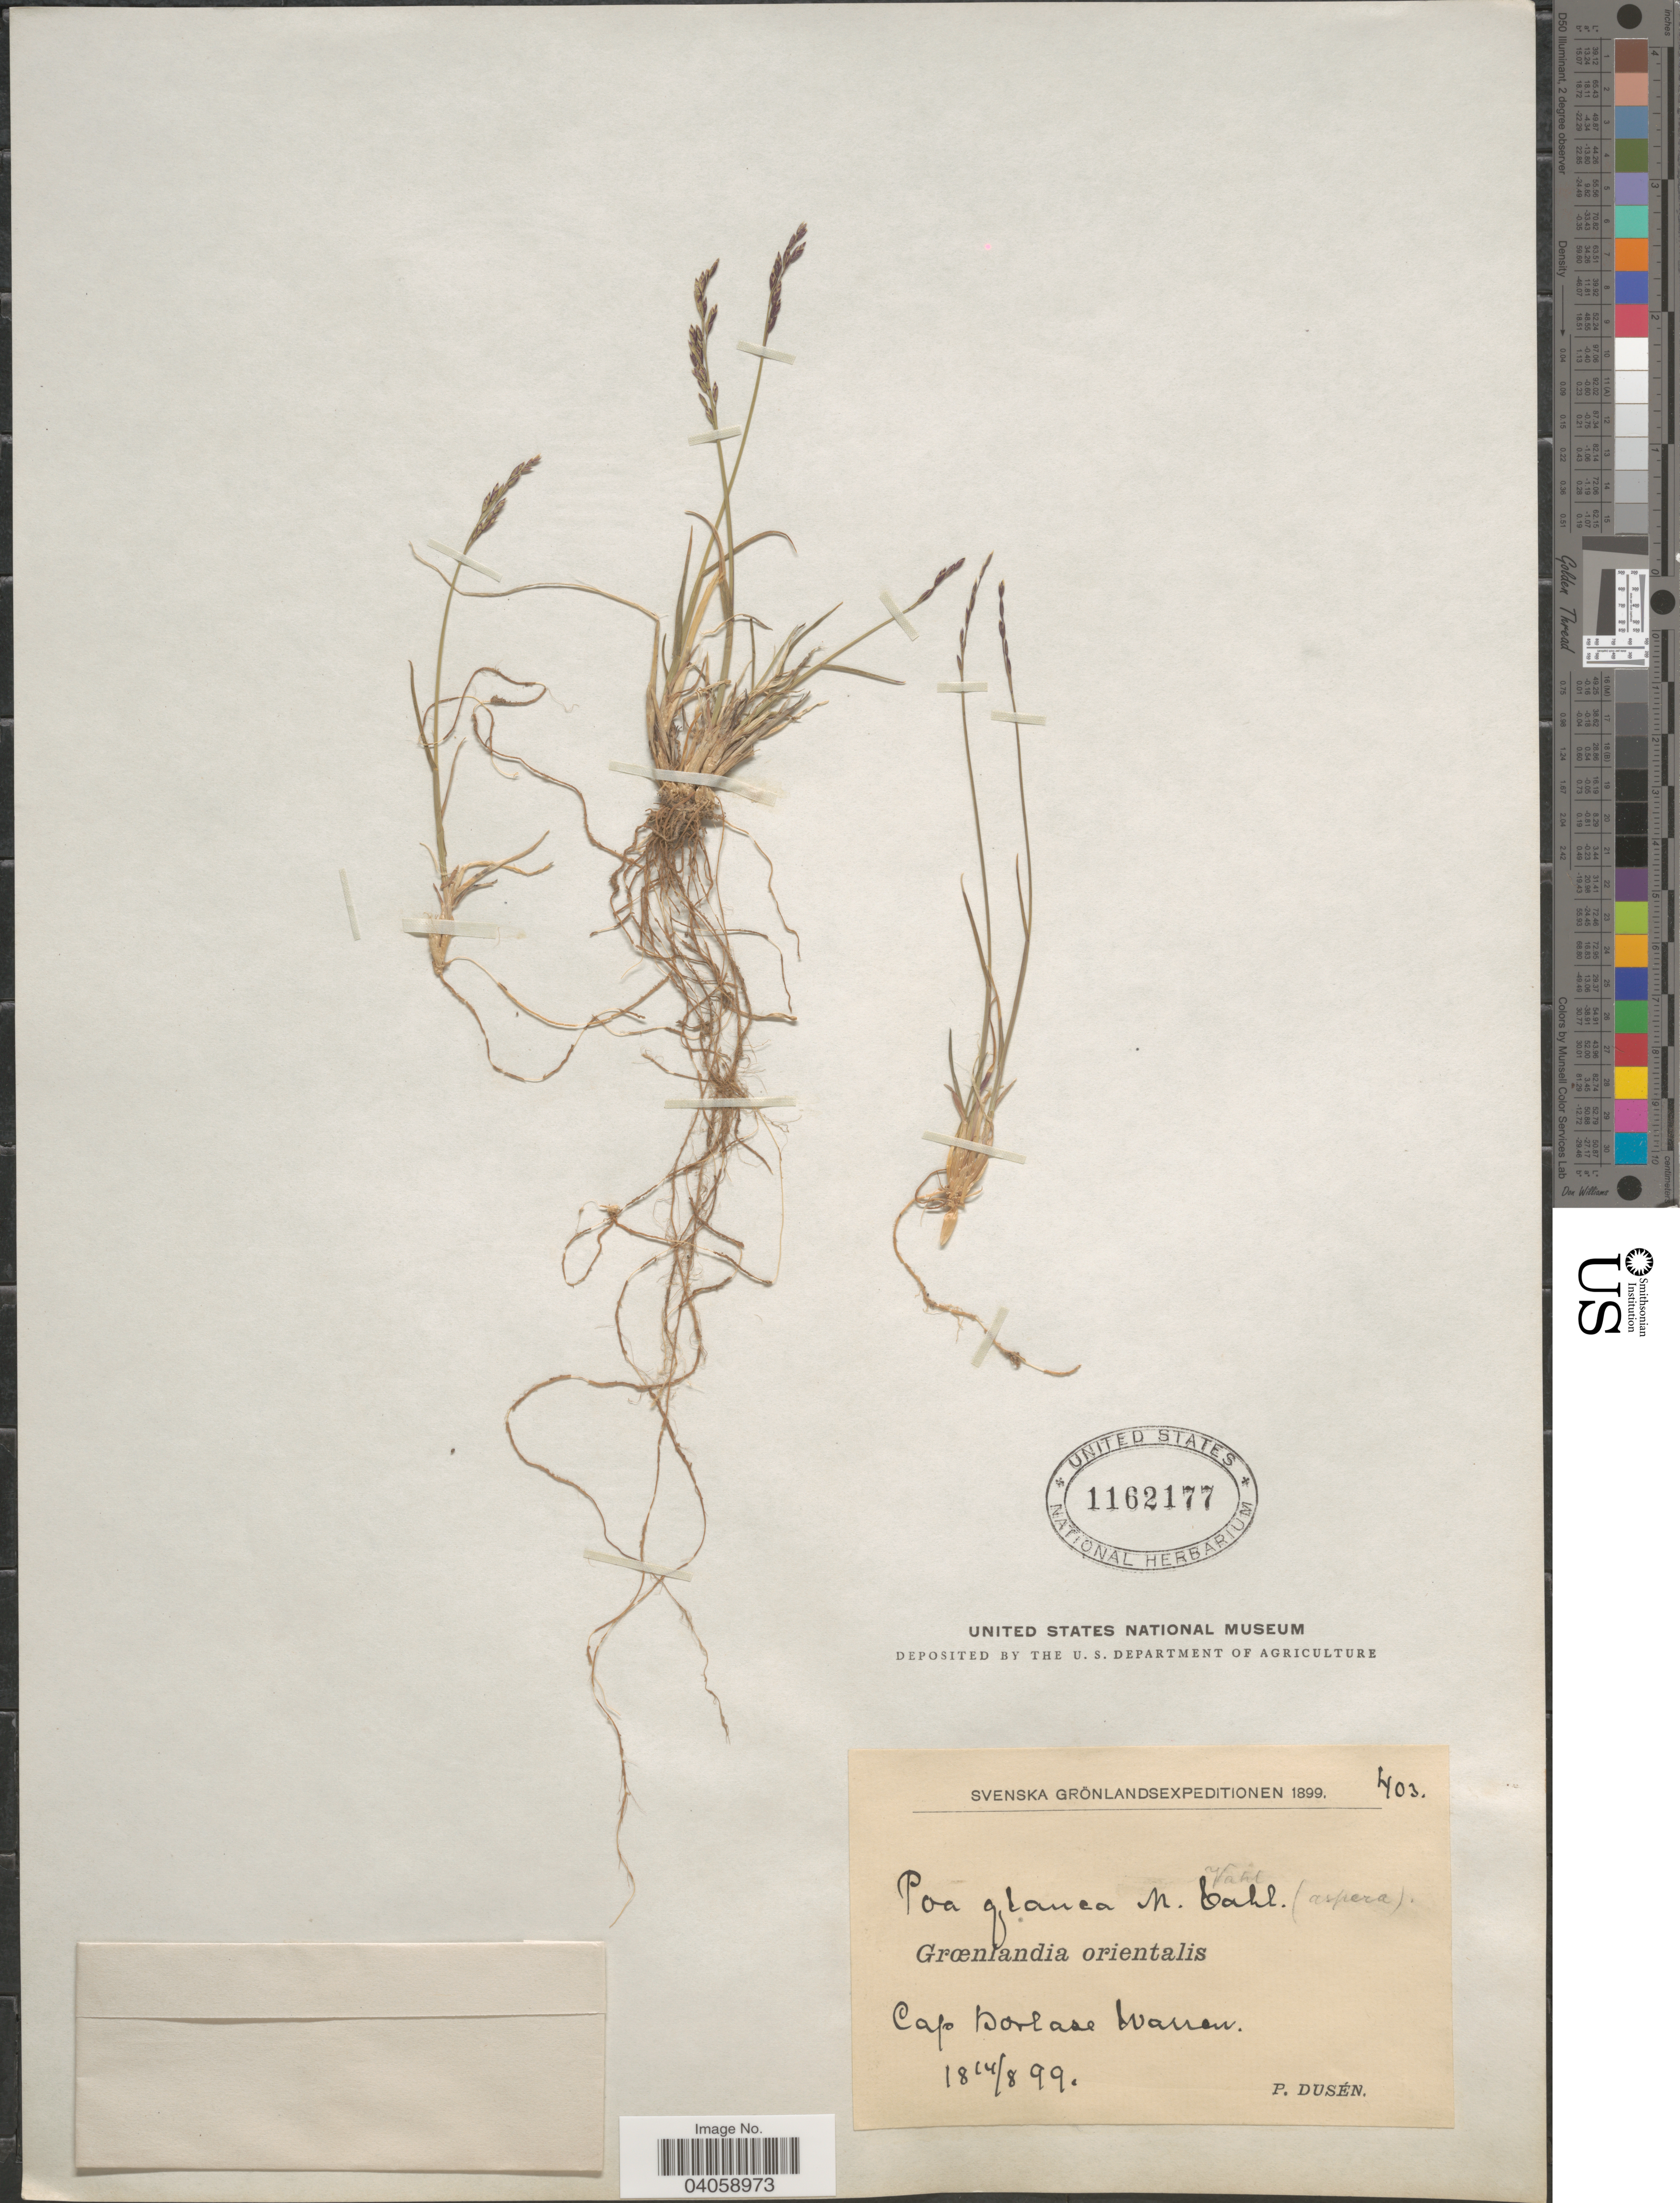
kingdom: Plantae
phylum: Tracheophyta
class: Liliopsida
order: Poales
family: Poaceae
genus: Poa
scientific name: Poa glauca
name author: Vahl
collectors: P. Dusén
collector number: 403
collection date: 1899-08-14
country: Greenland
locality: Grœnlandia orientalis. Cap Borlase Warren.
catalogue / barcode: US 1162177